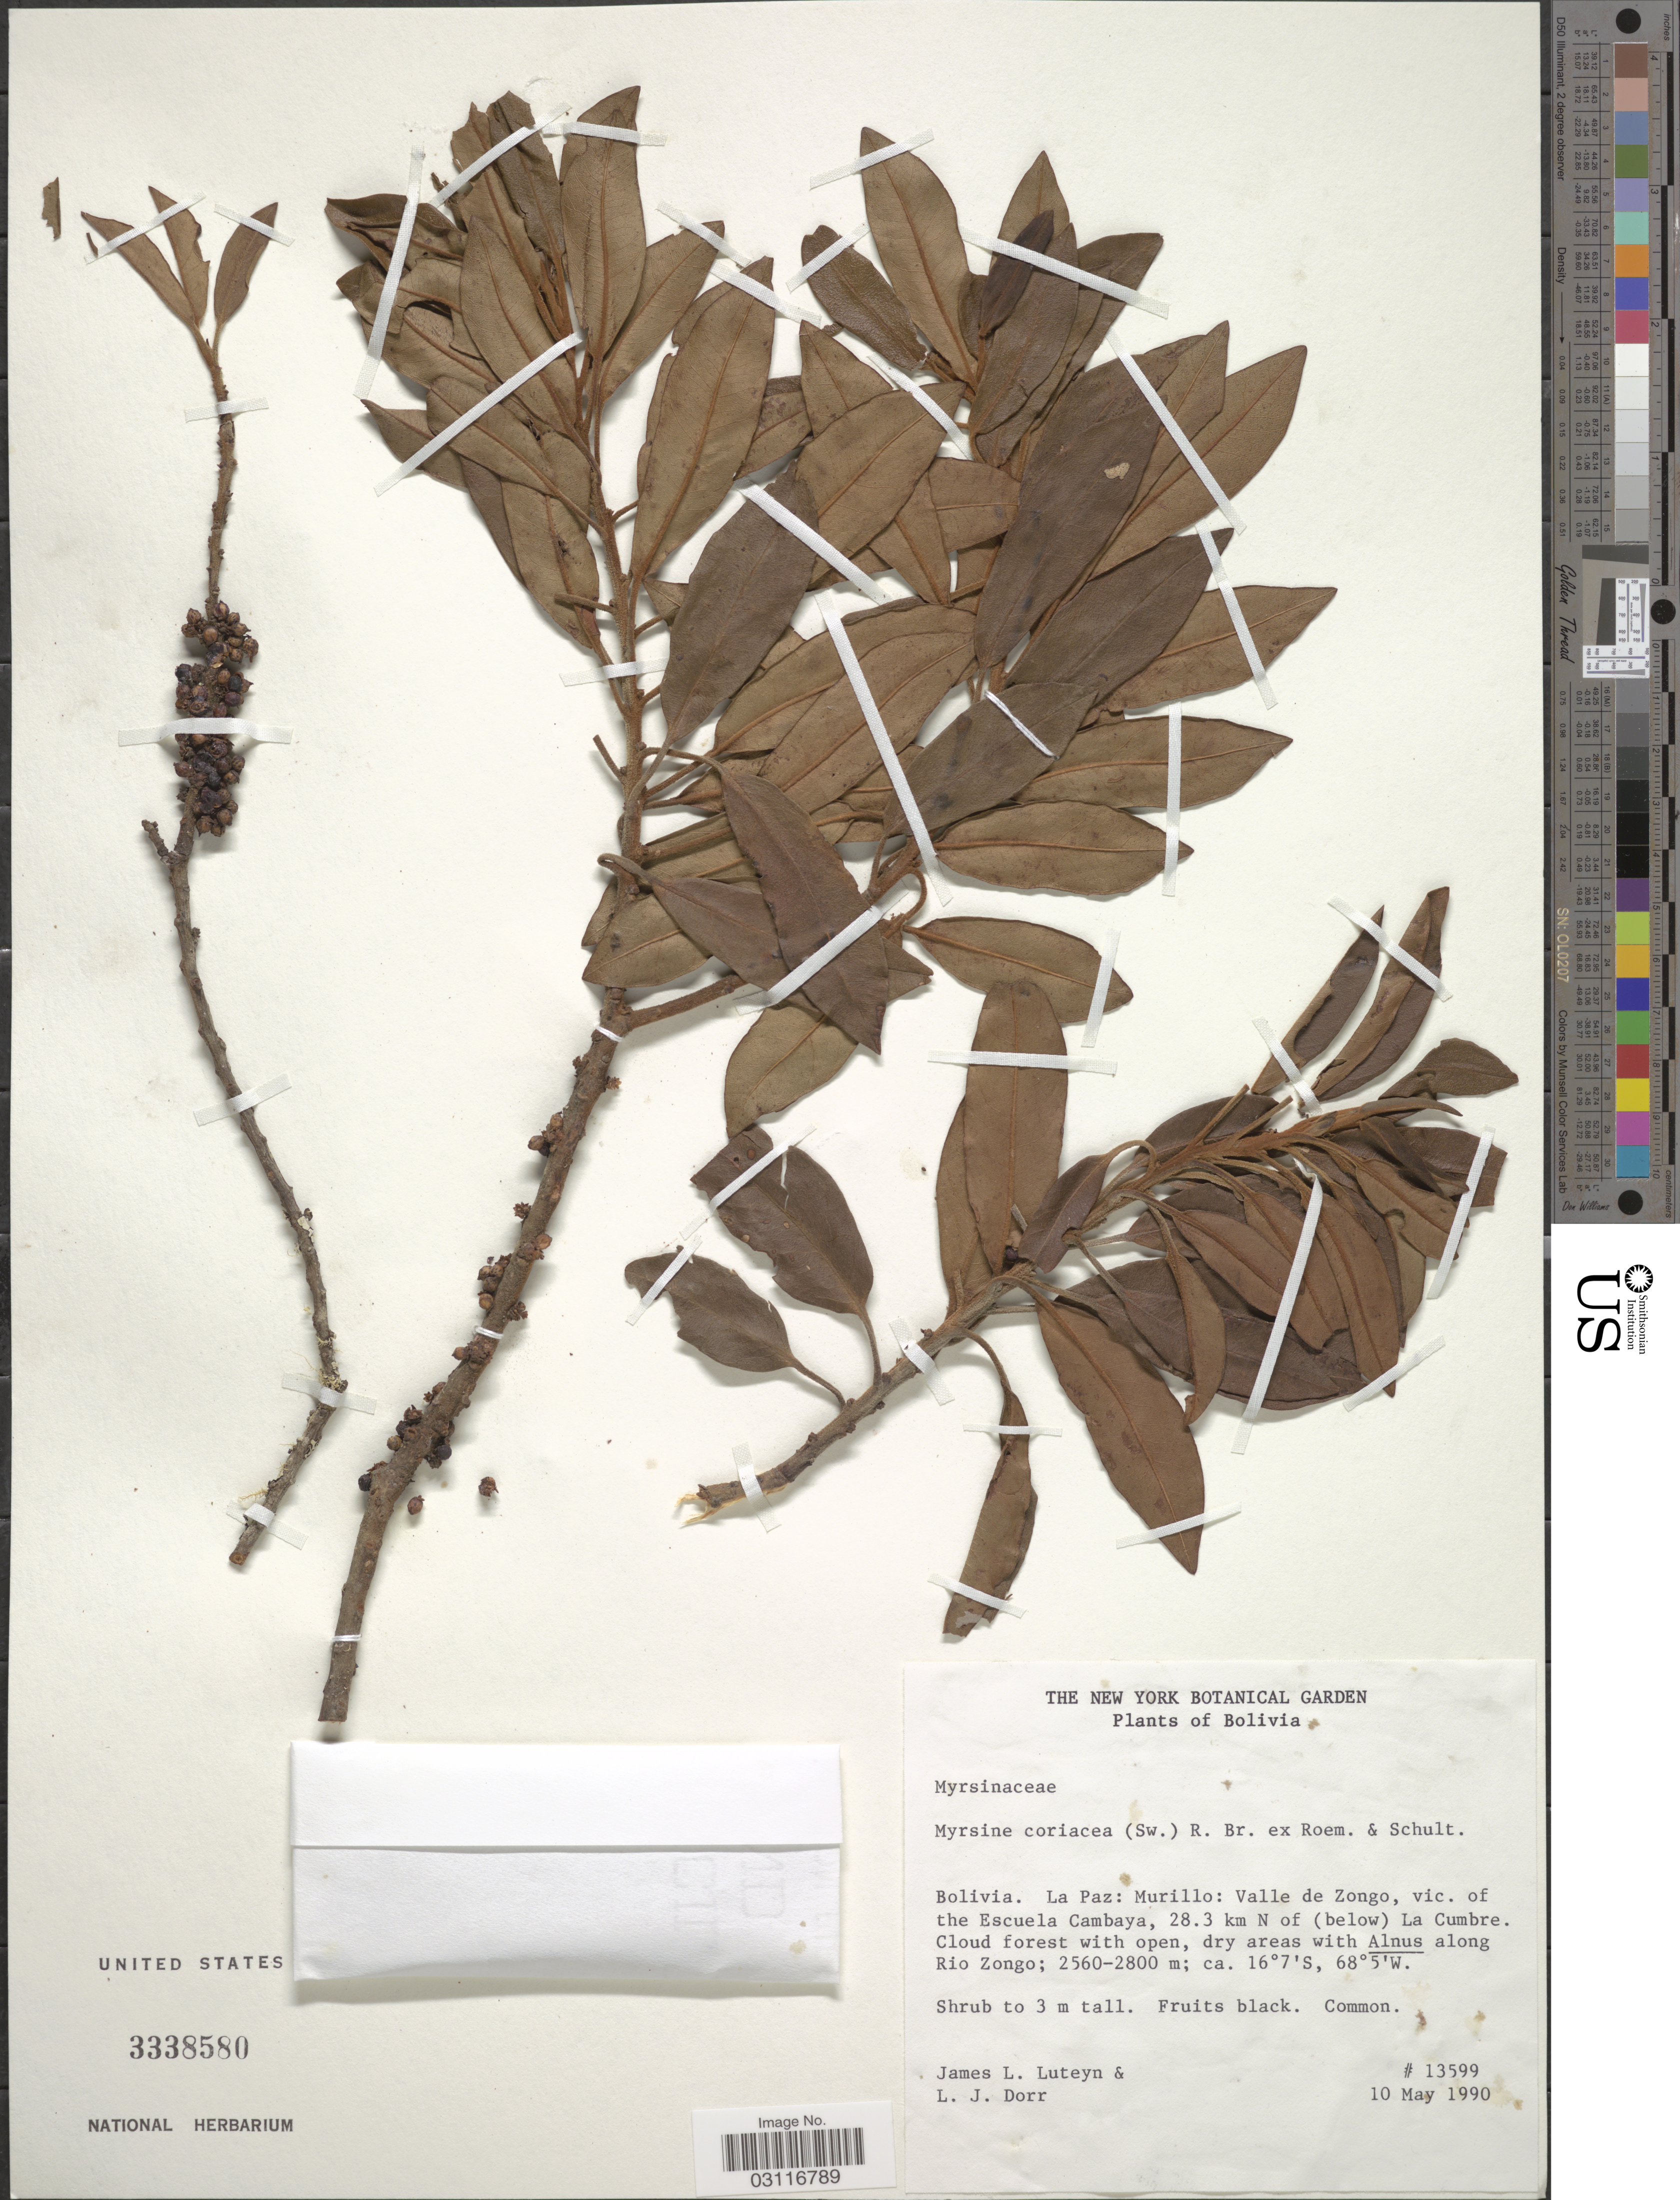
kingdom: Plantae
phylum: Tracheophyta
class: Magnoliopsida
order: Ericales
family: Primulaceae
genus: Myrsine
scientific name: Myrsine coriacea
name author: (Sw.) R. Br. ex Roem. & Schult.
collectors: J. Luteyn & L. J. Dorr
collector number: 13599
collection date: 1990-05-10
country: Bolivia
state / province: La Paz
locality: Murillo: Valle de Zongo, vic. of the Escuela Cambaya, 28.3 km N of (below) La Cumbre. Cloud forest with open, dry areas with Alnus along Rio Zongo.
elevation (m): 2560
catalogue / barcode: US 3338580